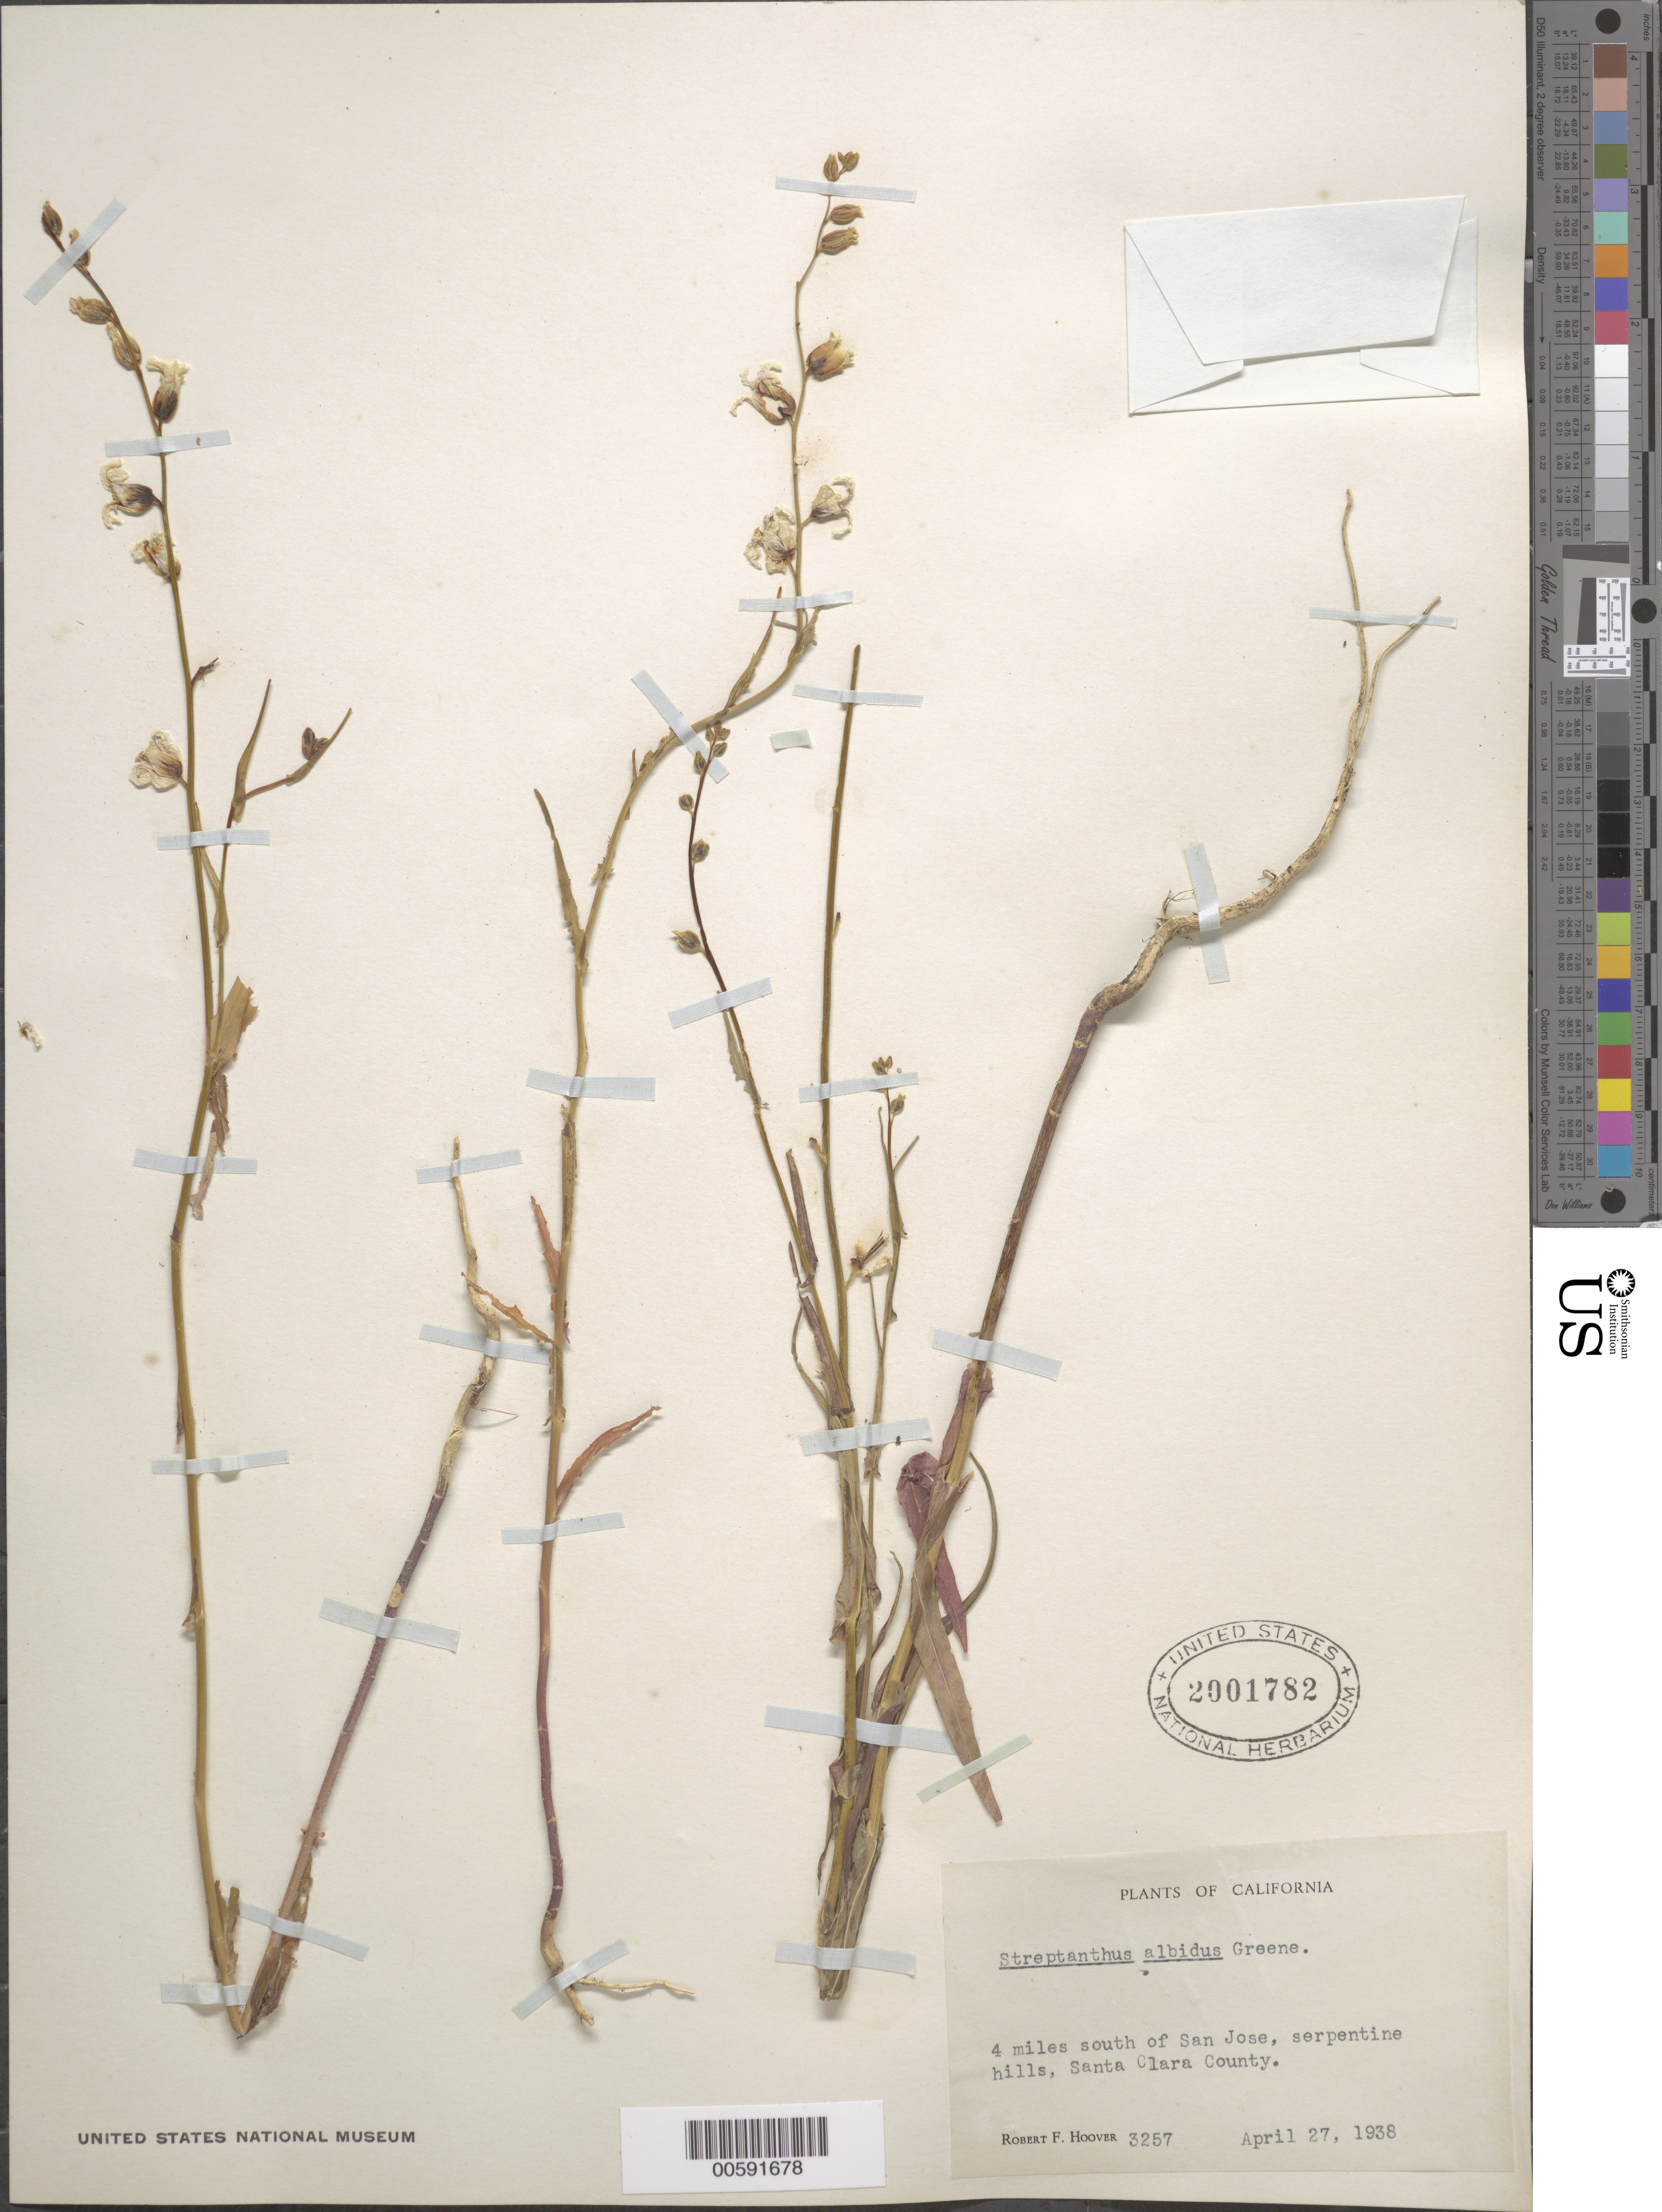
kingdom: Plantae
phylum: Tracheophyta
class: Magnoliopsida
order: Brassicales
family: Brassicaceae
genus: Streptanthus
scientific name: Streptanthus albidus var. albidus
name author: Greene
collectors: R. F. Hoover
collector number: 3257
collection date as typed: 27 Apr 1938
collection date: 1938-04-27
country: United States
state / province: California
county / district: Santa Clara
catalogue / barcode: US 2001782